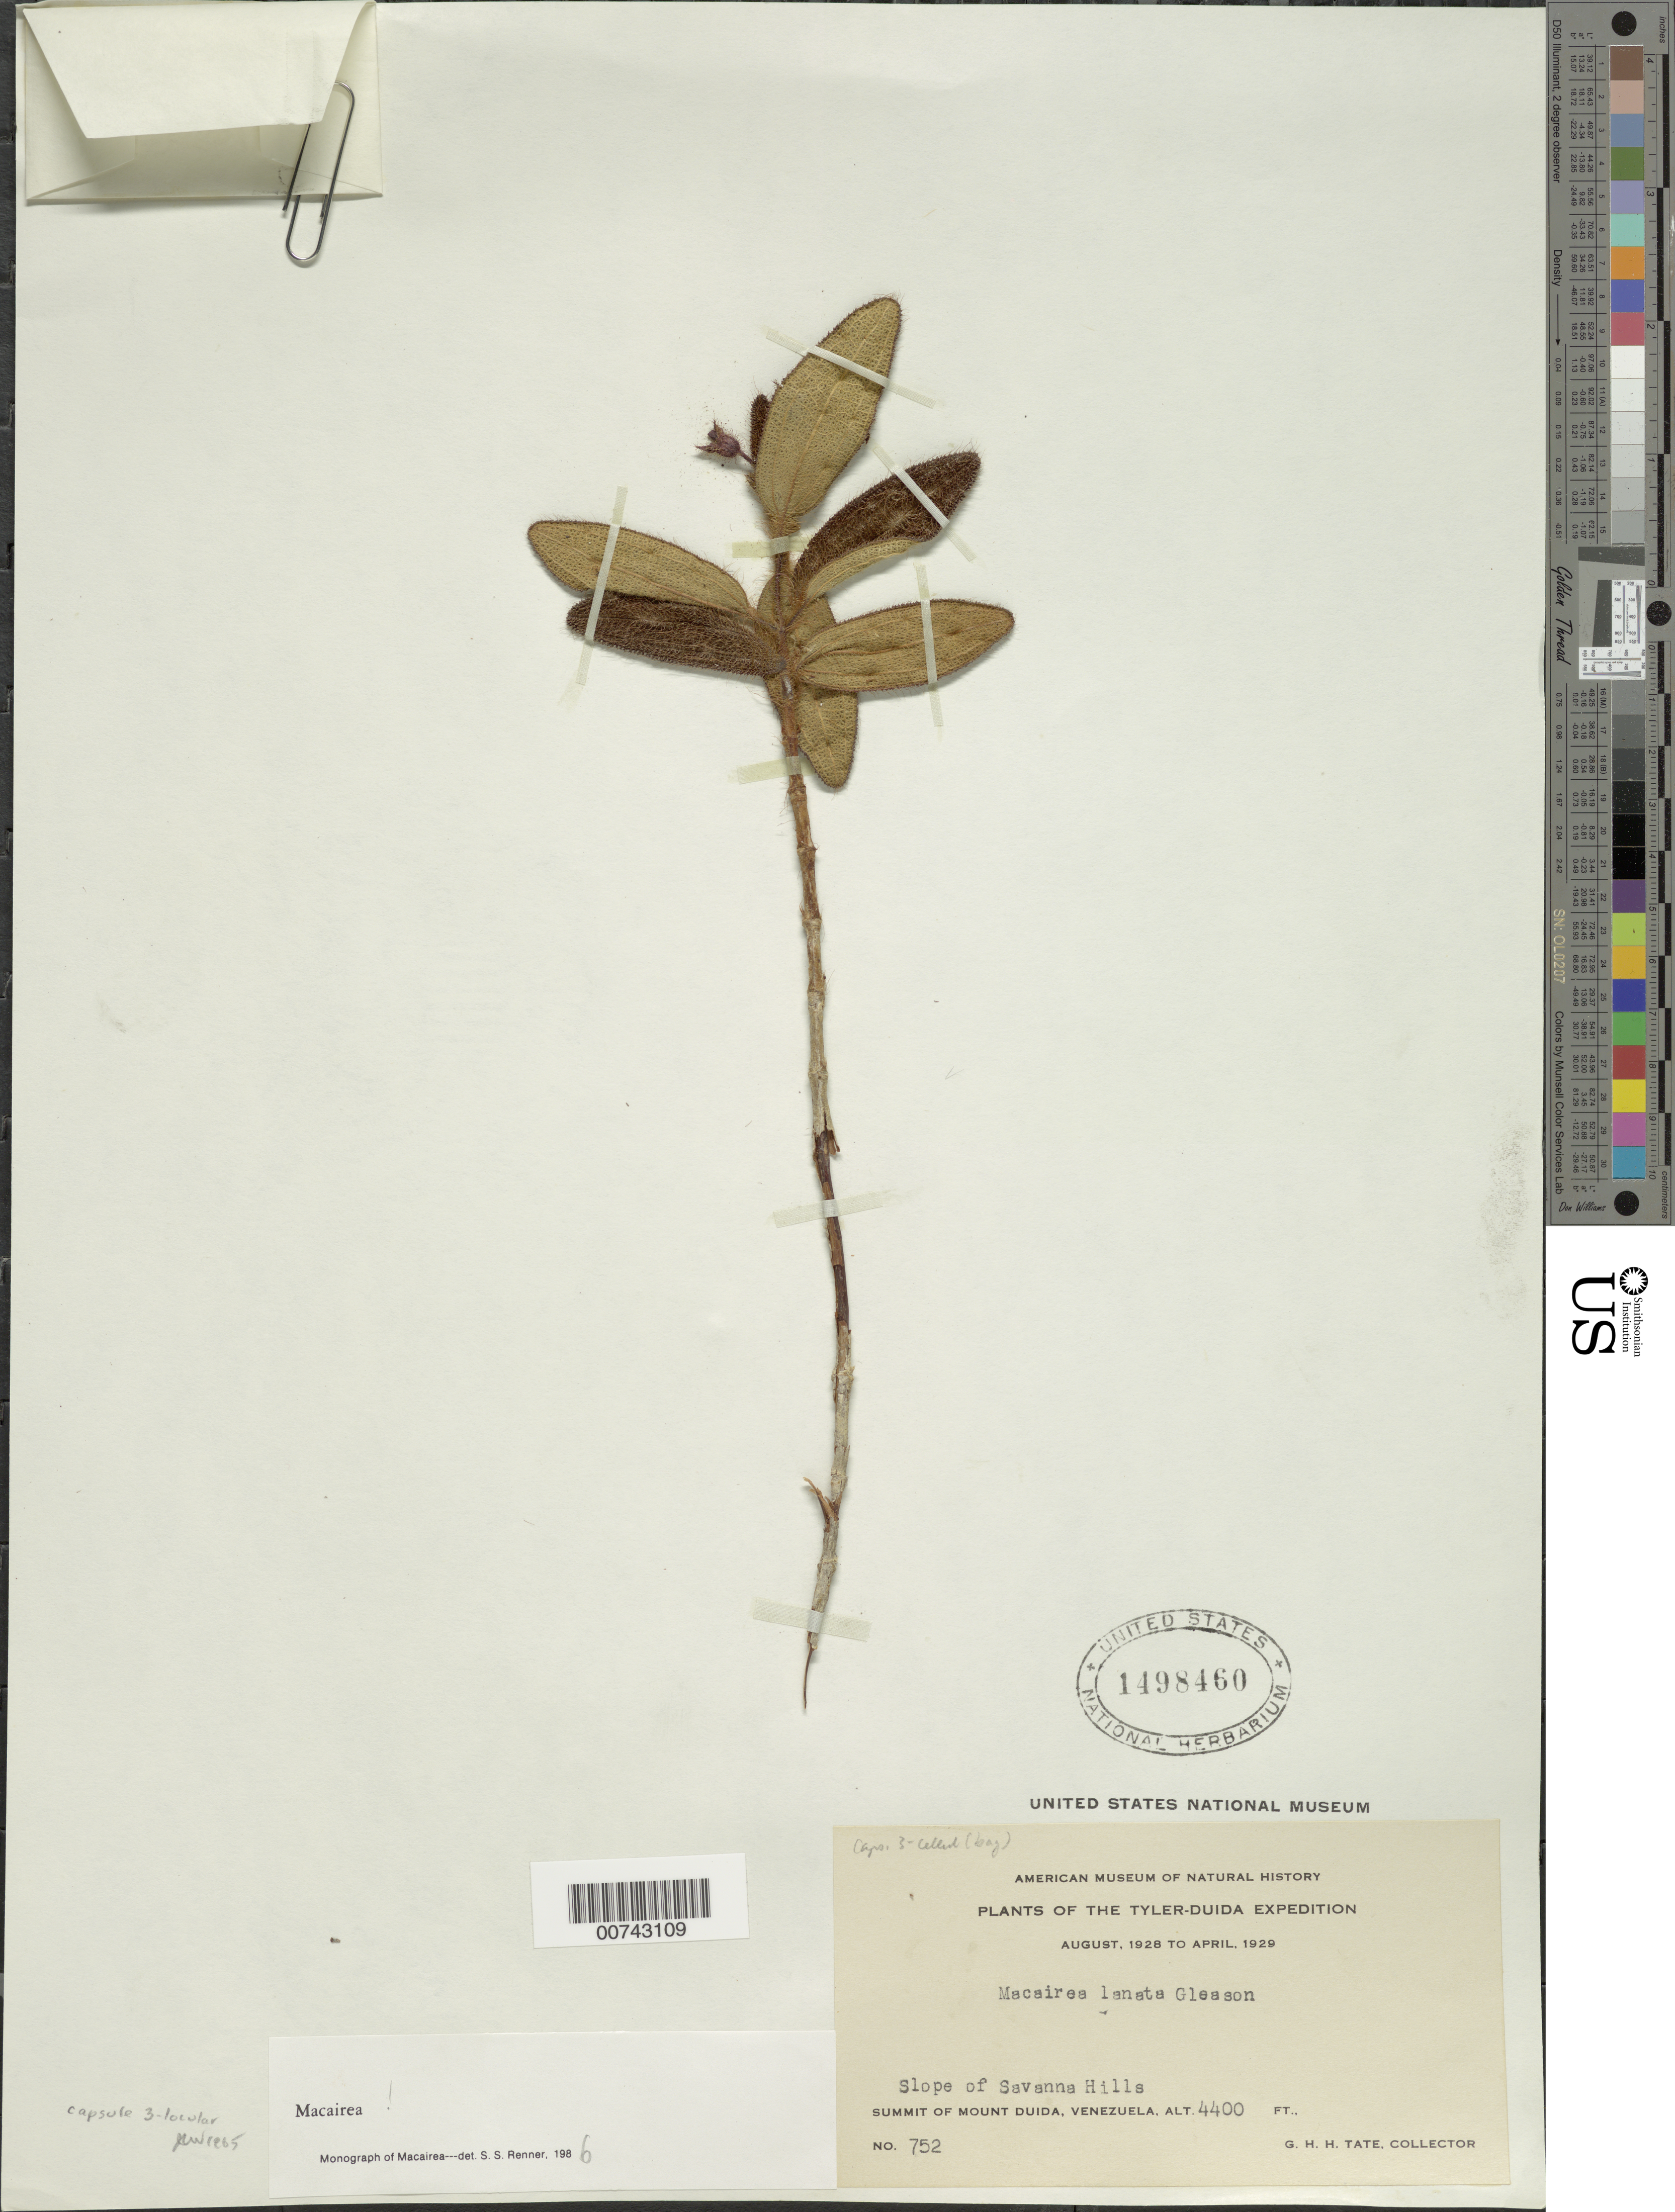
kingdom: Plantae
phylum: Tracheophyta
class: Magnoliopsida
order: Myrtales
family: Melastomataceae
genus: Macairea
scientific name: Macairea lanata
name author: Gleason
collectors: G. H. H.Tate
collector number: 752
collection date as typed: Aug-28 to Apr-29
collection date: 1928-08/1929-04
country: Venezuela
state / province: Amazonas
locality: Mount Duida, summit, savanna hills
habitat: Slope of savanna Hills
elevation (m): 1341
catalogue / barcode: US 1498460